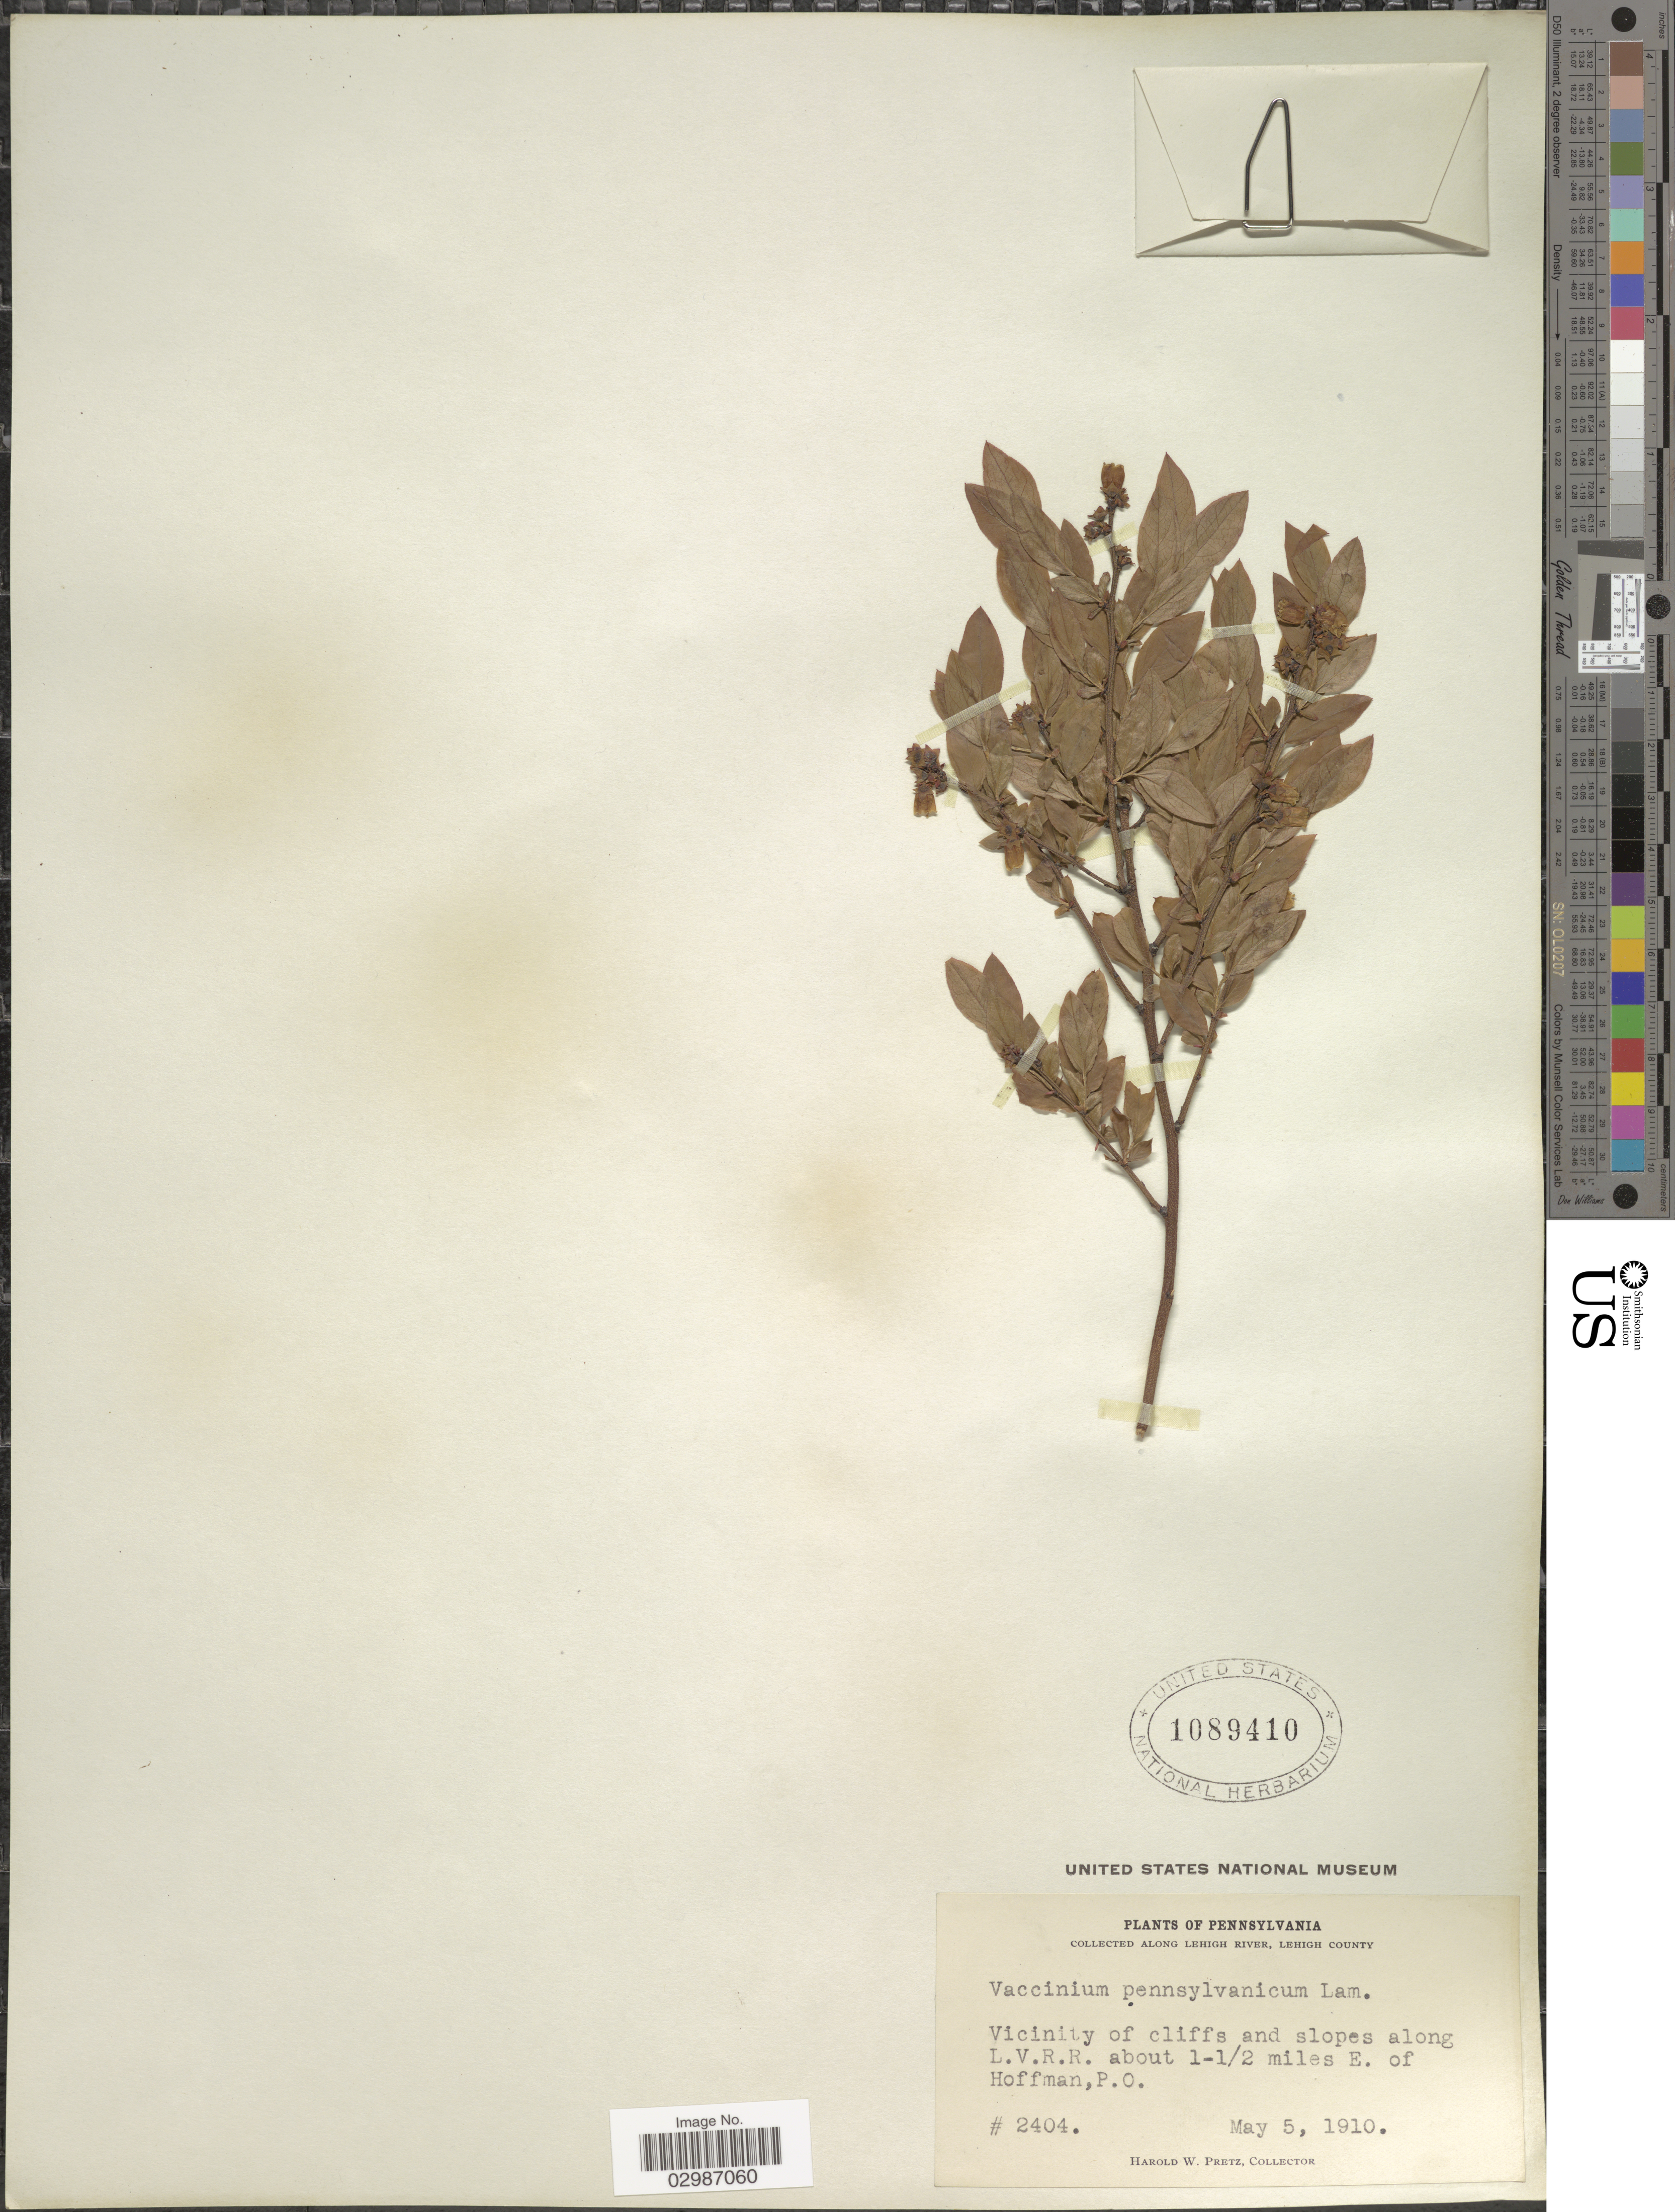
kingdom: Plantae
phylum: Tracheophyta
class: Magnoliopsida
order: Ericales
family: Ericaceae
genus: Vaccinium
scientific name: Vaccinium angustifolium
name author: Aiton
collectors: H. W. Pretz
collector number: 2404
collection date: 1910-05-05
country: United States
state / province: Pennsylvania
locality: Along Lehigh River, Lehigh County. Vicinity of cliffs and slopes along L.V.R.R. about 1-1/2 miles E. of Hoffman, P.O.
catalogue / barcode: US 1089410